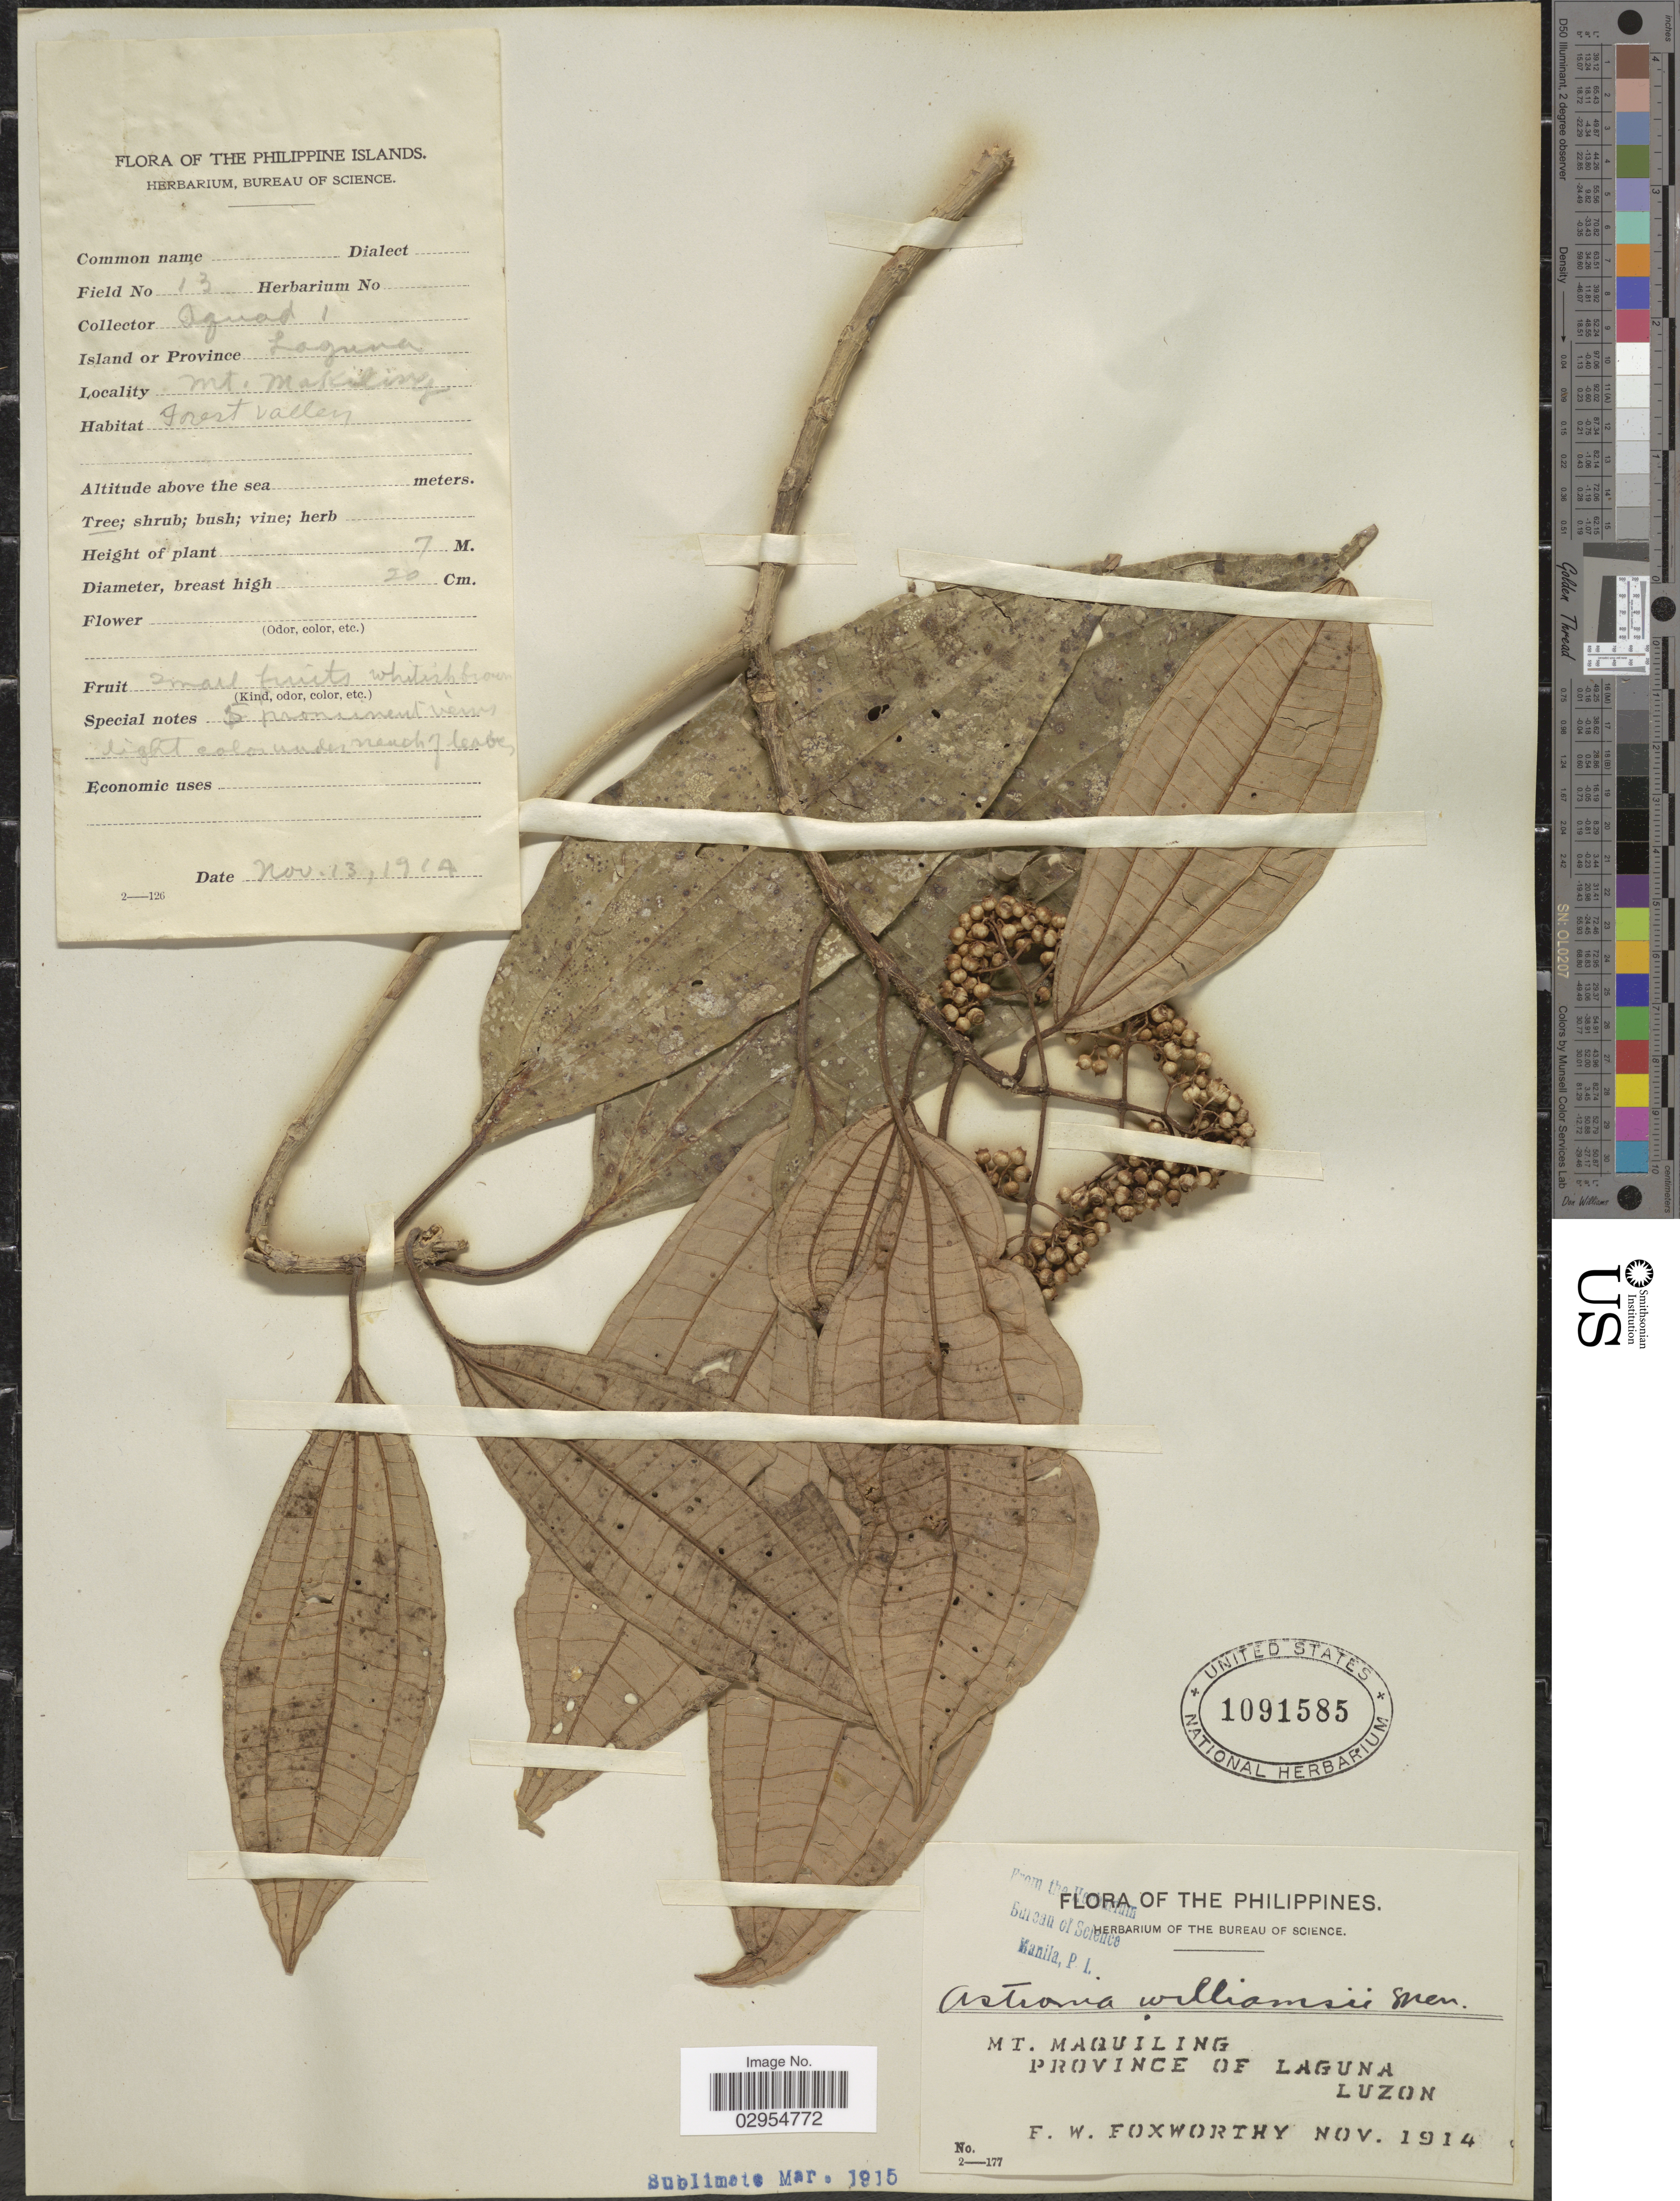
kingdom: Plantae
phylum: Tracheophyta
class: Magnoliopsida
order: Myrtales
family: Melastomataceae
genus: Astronia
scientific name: Astronia williamsii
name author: Merr. ex C.B. Rob.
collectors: F. W. Foxworthy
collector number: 13?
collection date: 1914-11-13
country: Philippines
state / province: Calabarzon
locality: Mt. Maquiling, Province of Lagunga, Luzon.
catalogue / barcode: US 1091585